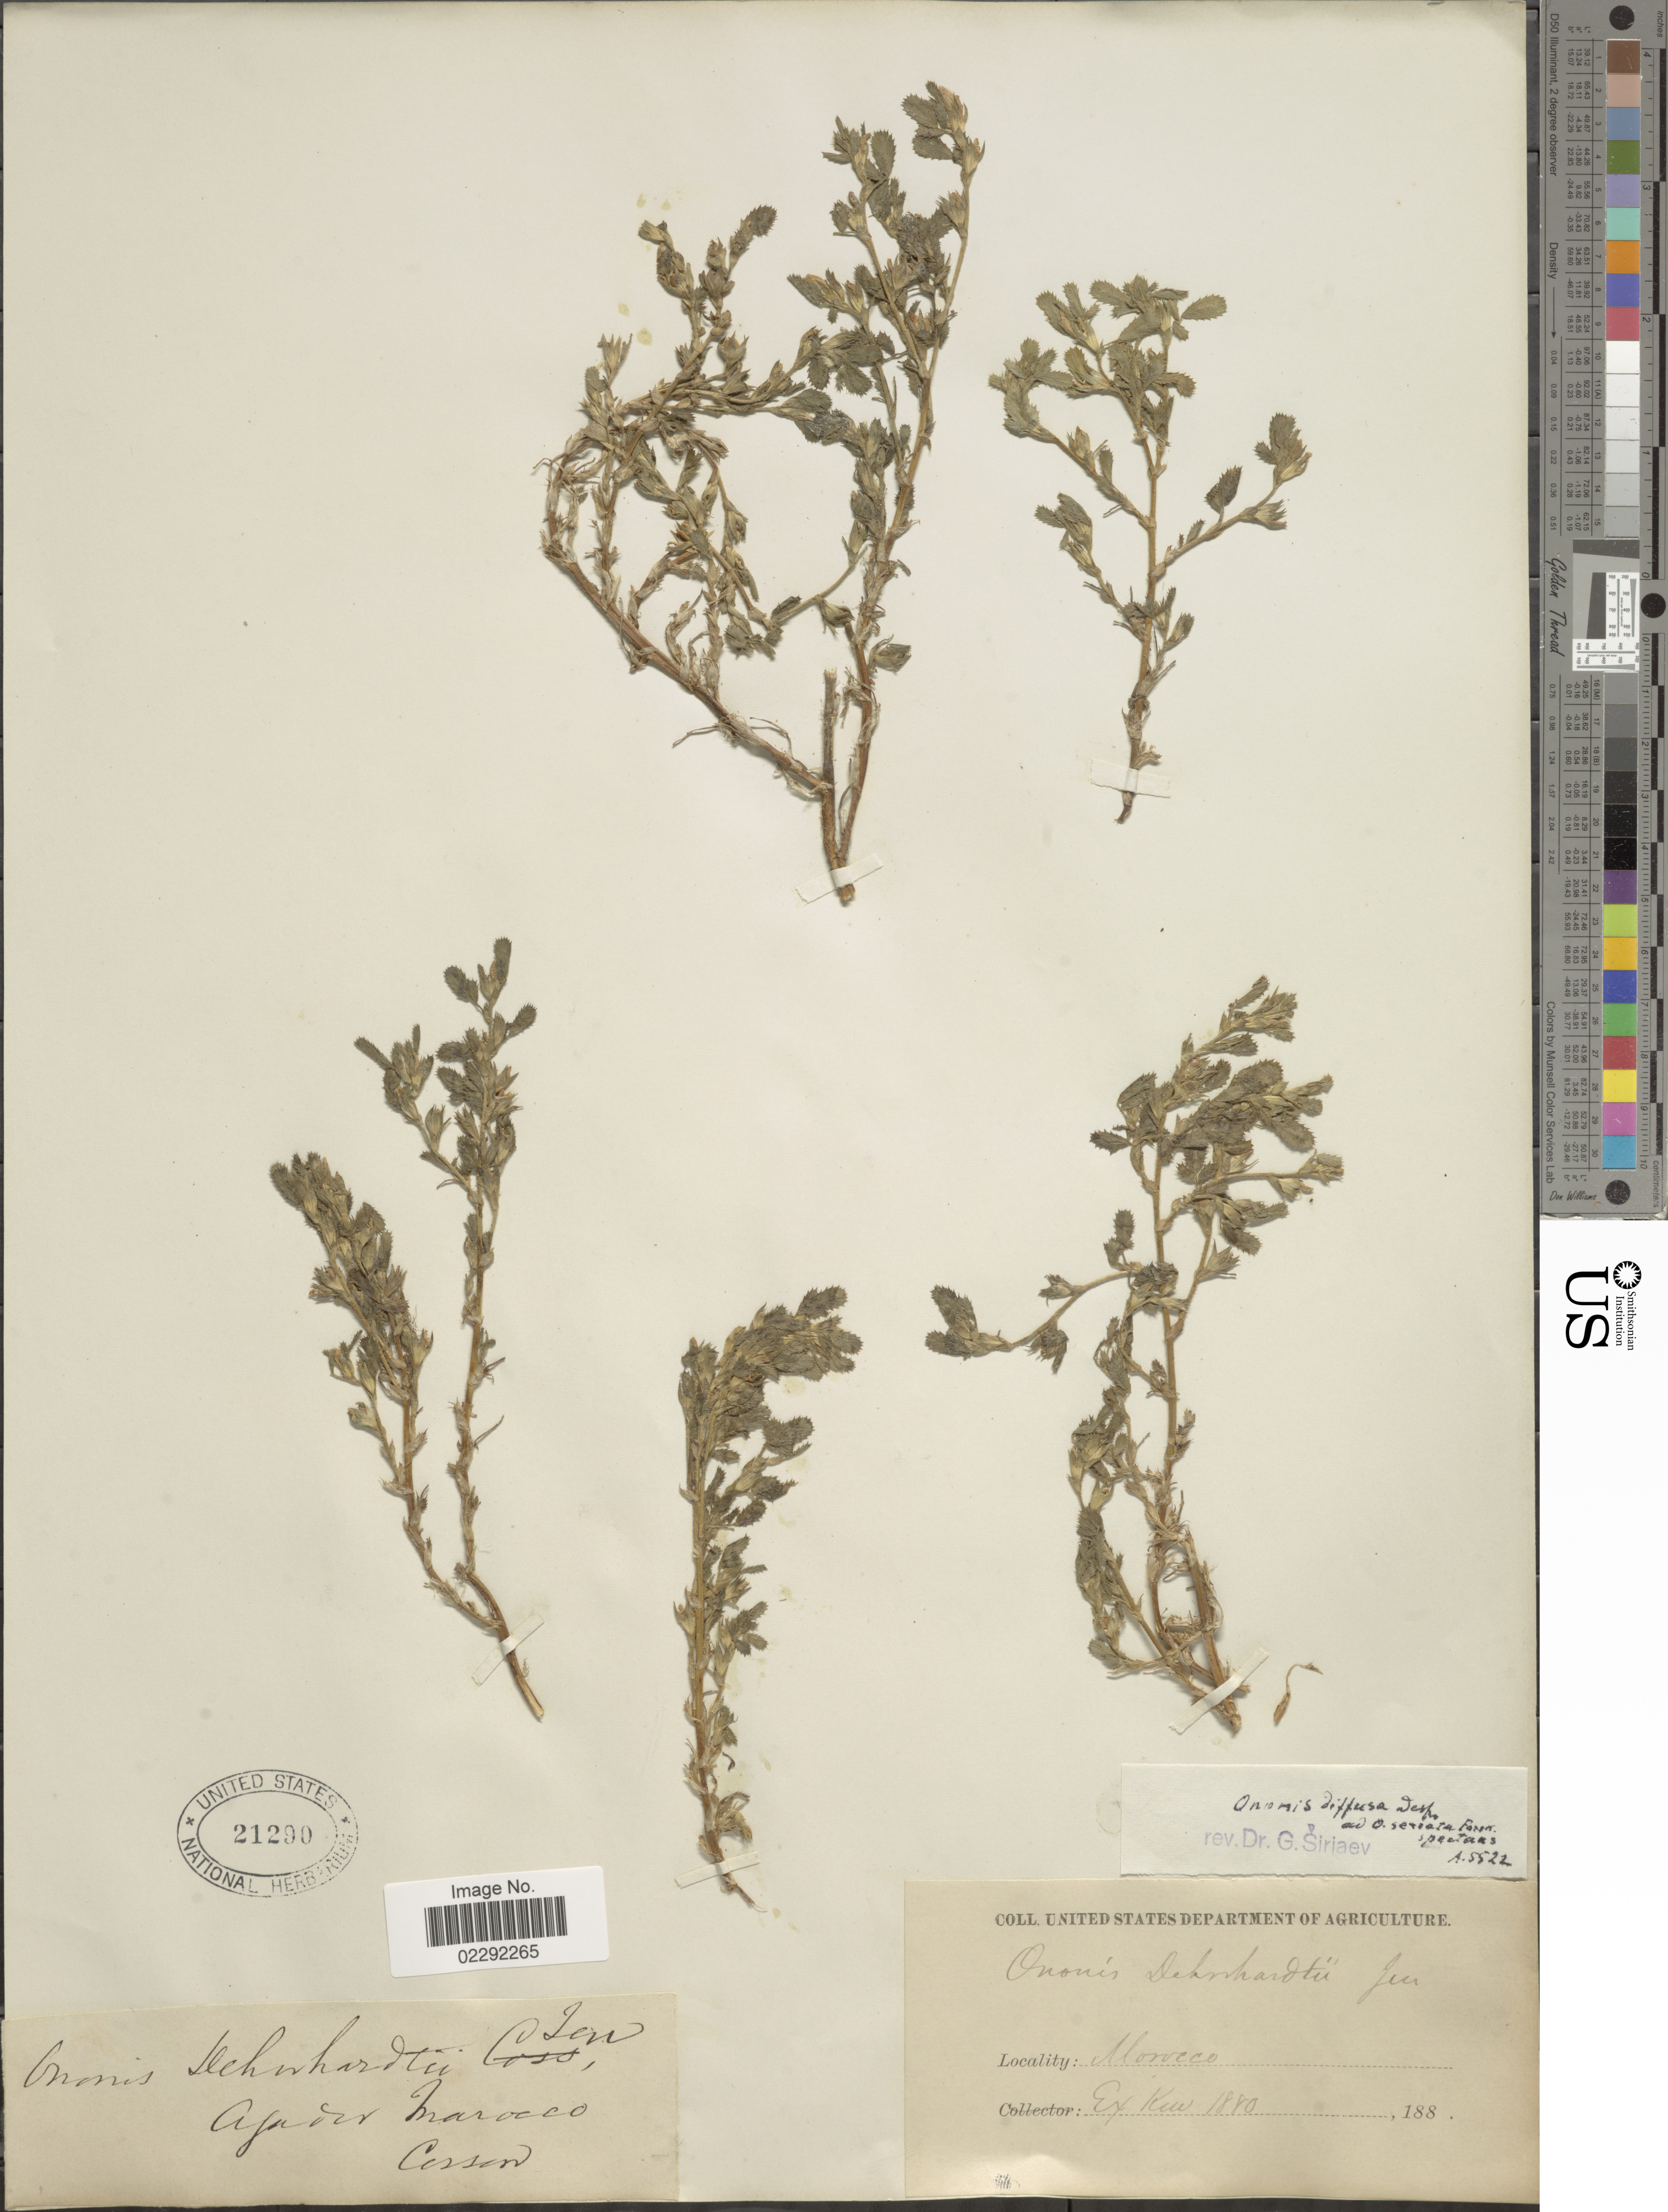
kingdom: Plantae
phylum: Tracheophyta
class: Magnoliopsida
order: Fabales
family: Fabaceae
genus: Ononis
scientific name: Ononis diffusa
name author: Ten.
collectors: -. Cosson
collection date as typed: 188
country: Morocco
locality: Agadir.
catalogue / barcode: US 21290